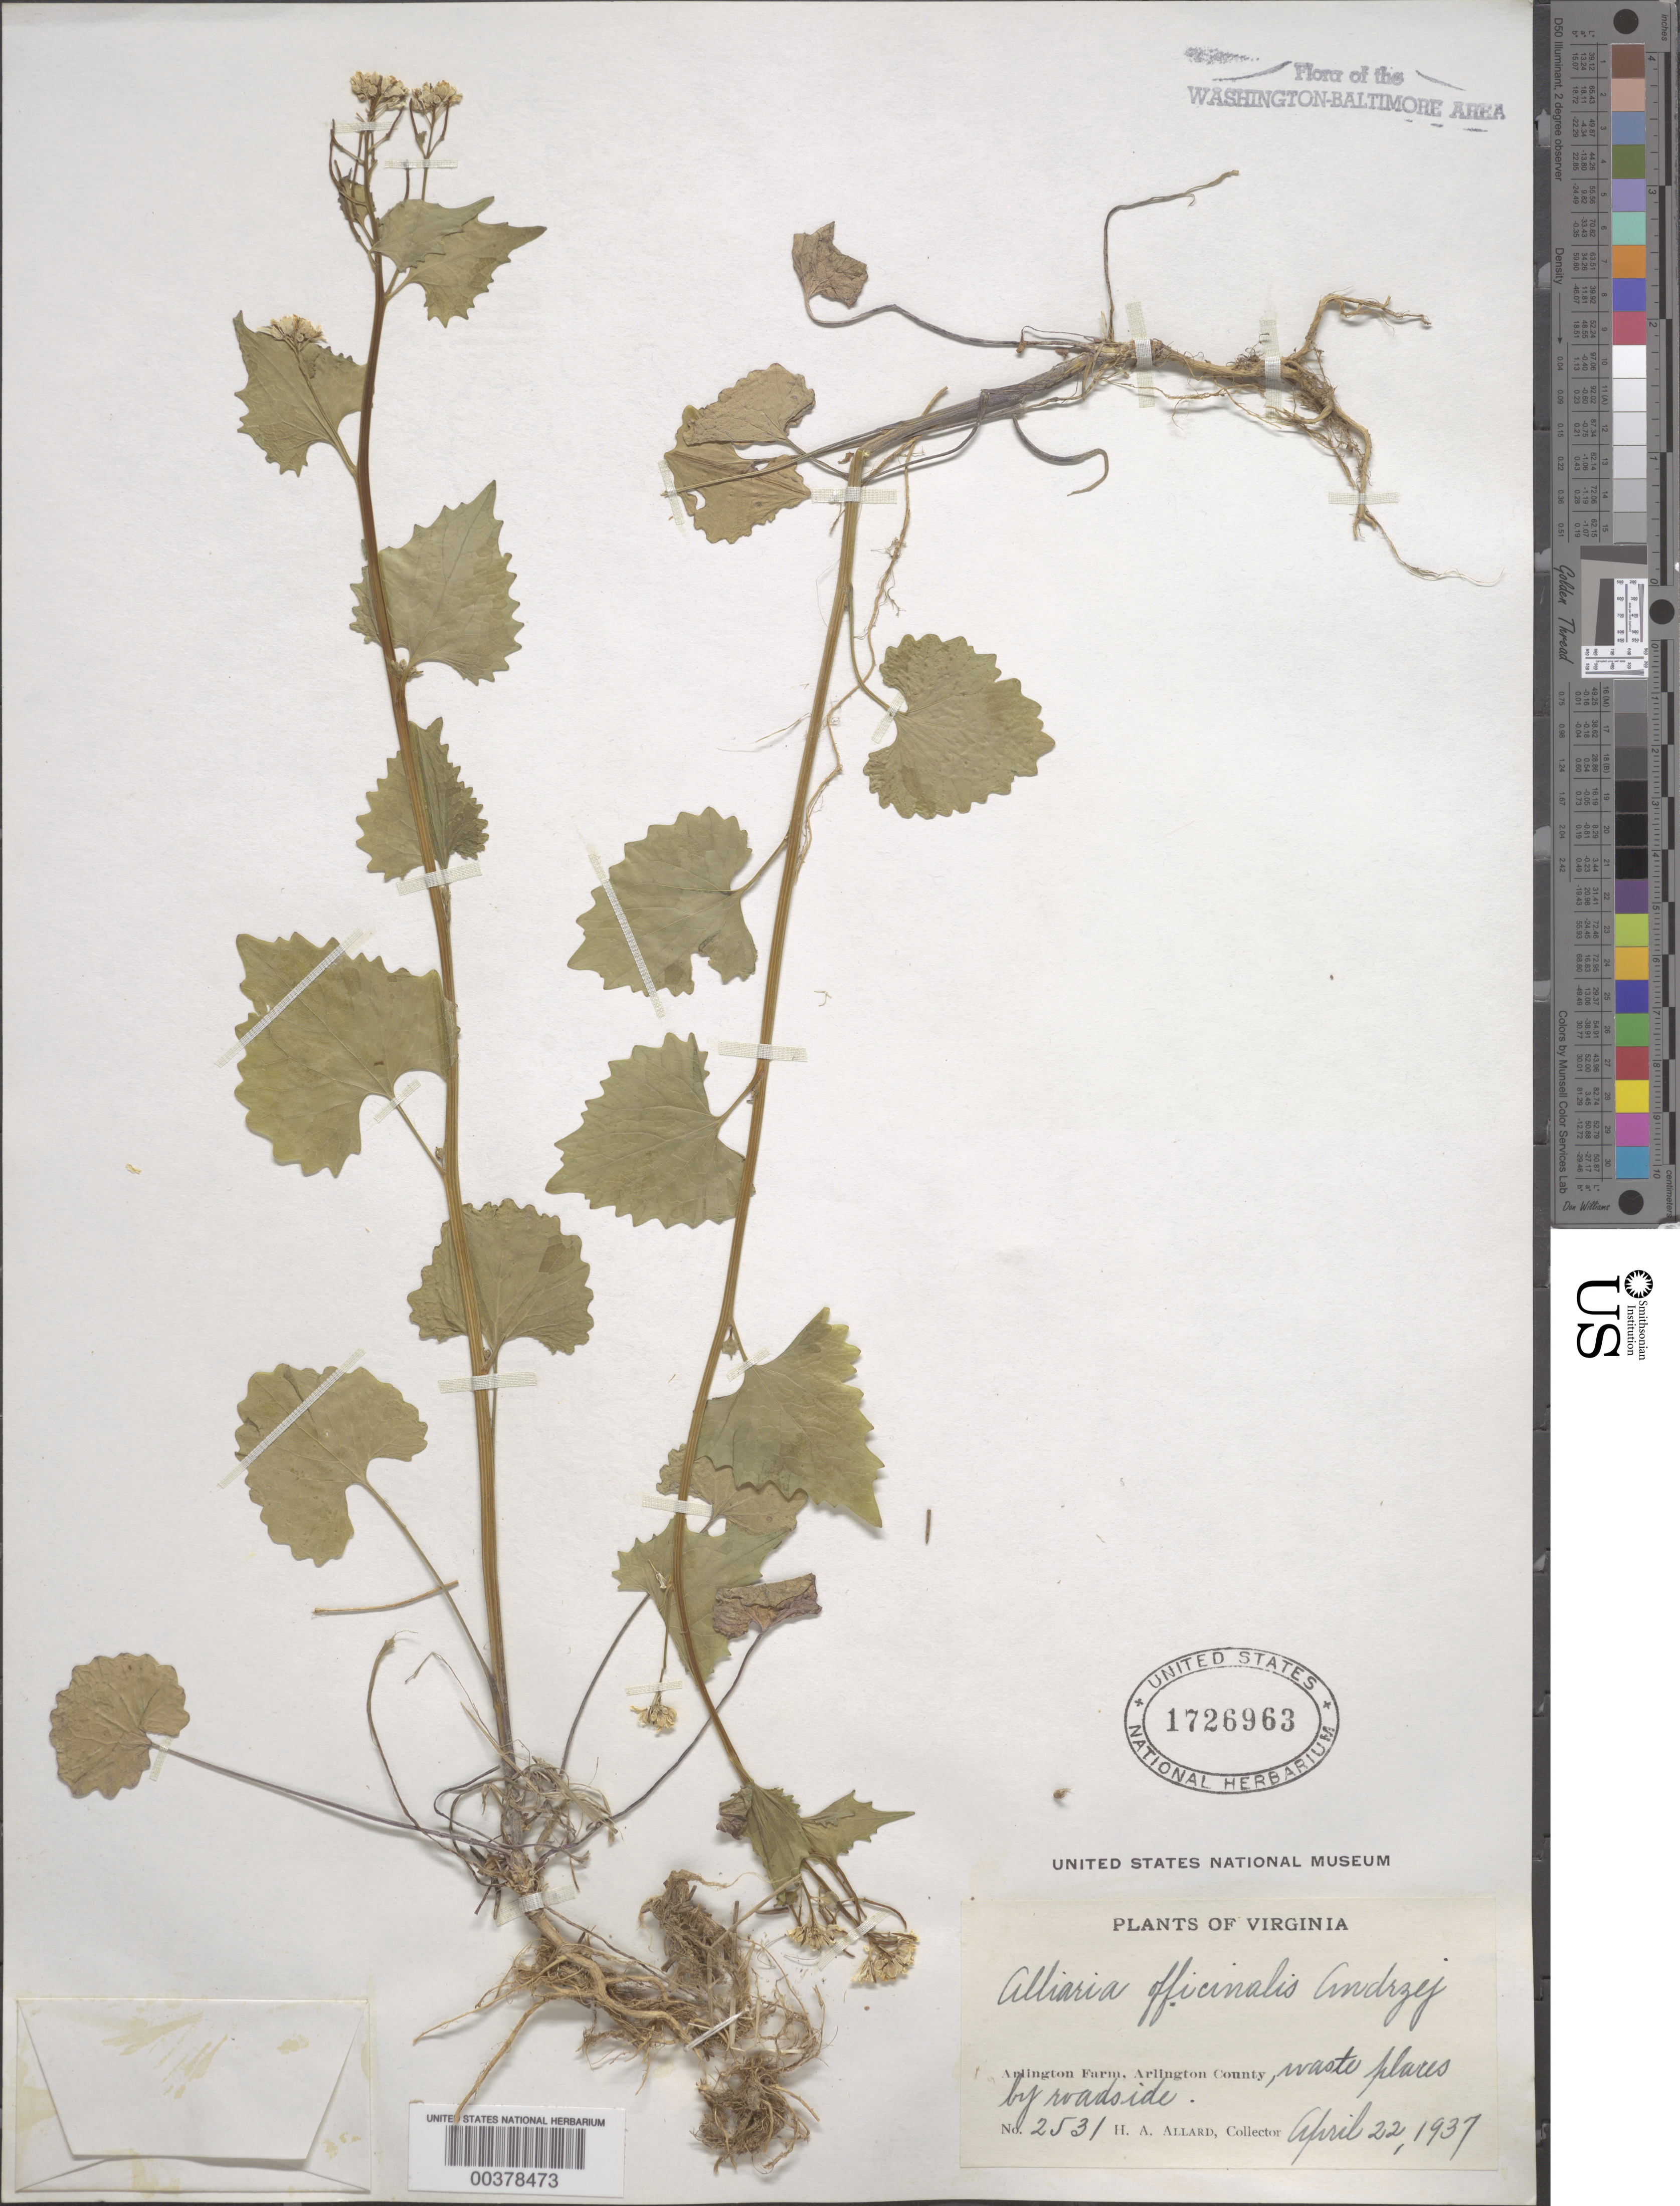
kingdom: Plantae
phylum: Tracheophyta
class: Magnoliopsida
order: Brassicales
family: Brassicaceae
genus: Alliaria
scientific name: Alliaria petiolata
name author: (M. Bieb.) Cavara & Grande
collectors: H. A. Allard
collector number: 2531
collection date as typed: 22 Apr 1937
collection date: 1937-04-22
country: United States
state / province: Virginia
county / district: Arlington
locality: Arlington Farm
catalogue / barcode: US 1726963